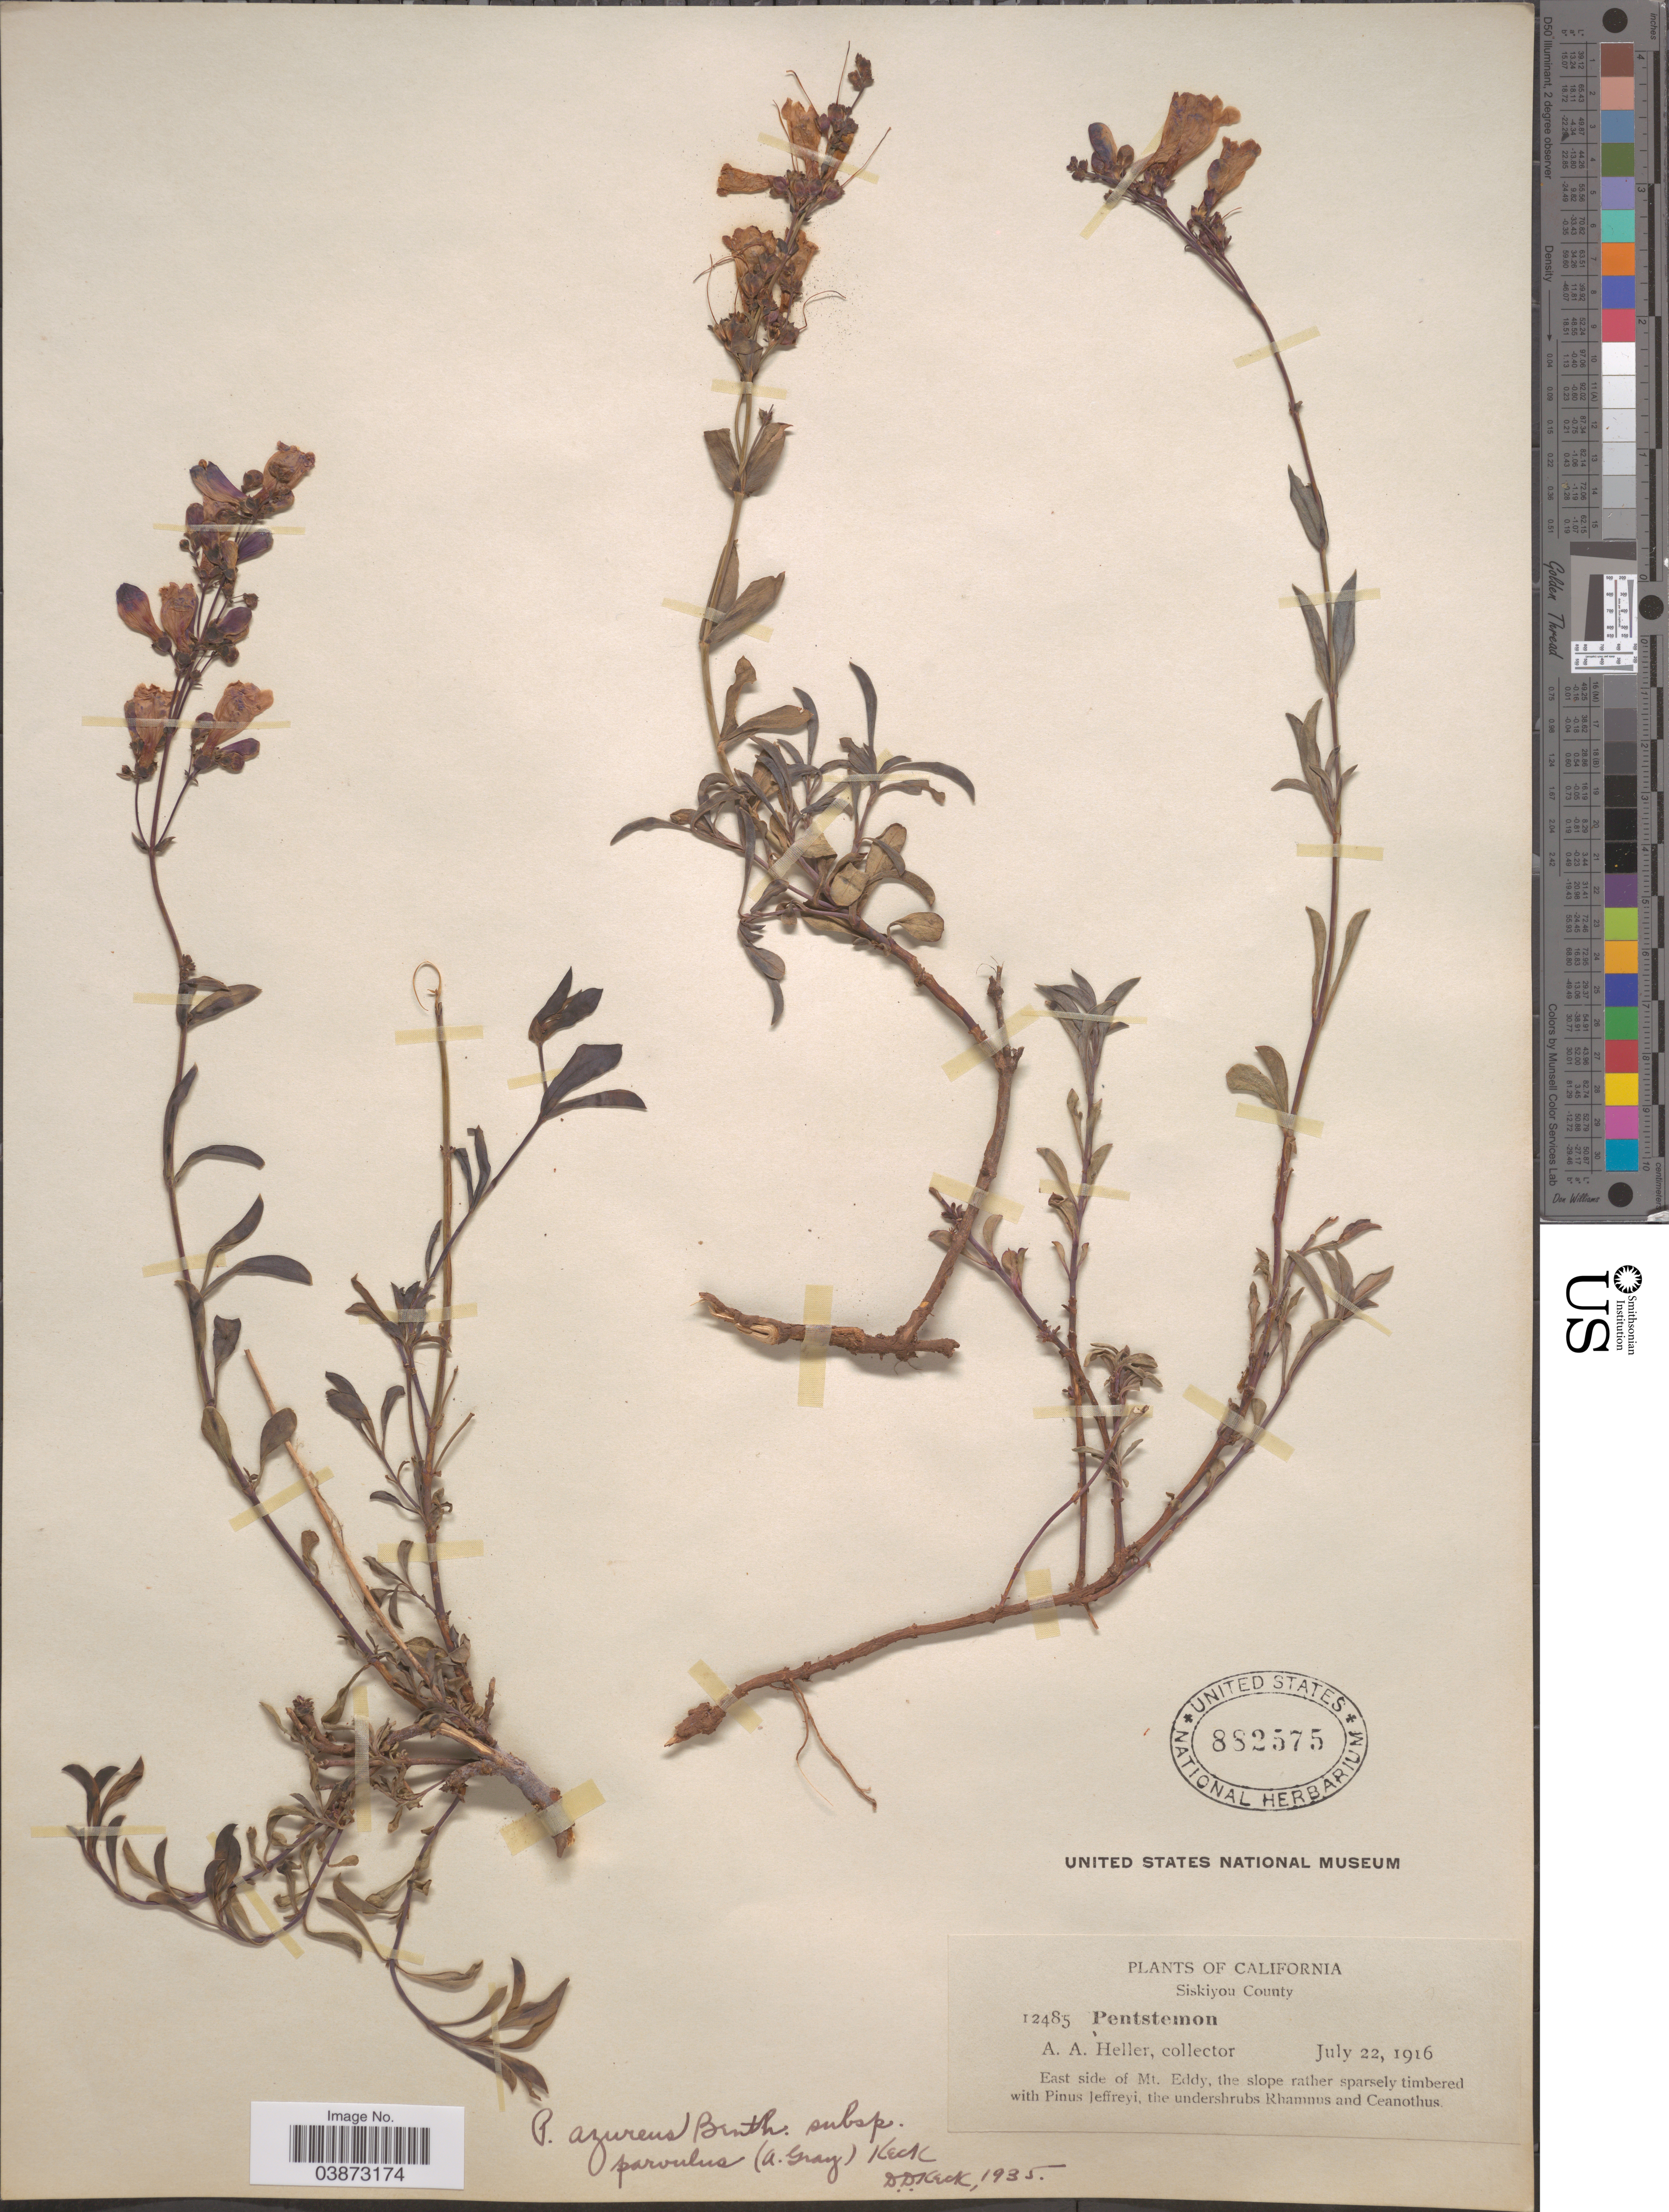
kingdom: Plantae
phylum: Tracheophyta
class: Magnoliopsida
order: Lamiales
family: Plantaginaceae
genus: Penstemon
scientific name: Penstemon azureus subsp. parvulus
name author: (A. Gray) D.D. Keck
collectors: A. A. Heller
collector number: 12485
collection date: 1916-07-22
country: United States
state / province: California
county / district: Siskiyou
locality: Siskiyou County. East side of Mt. Eddy.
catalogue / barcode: US 882575